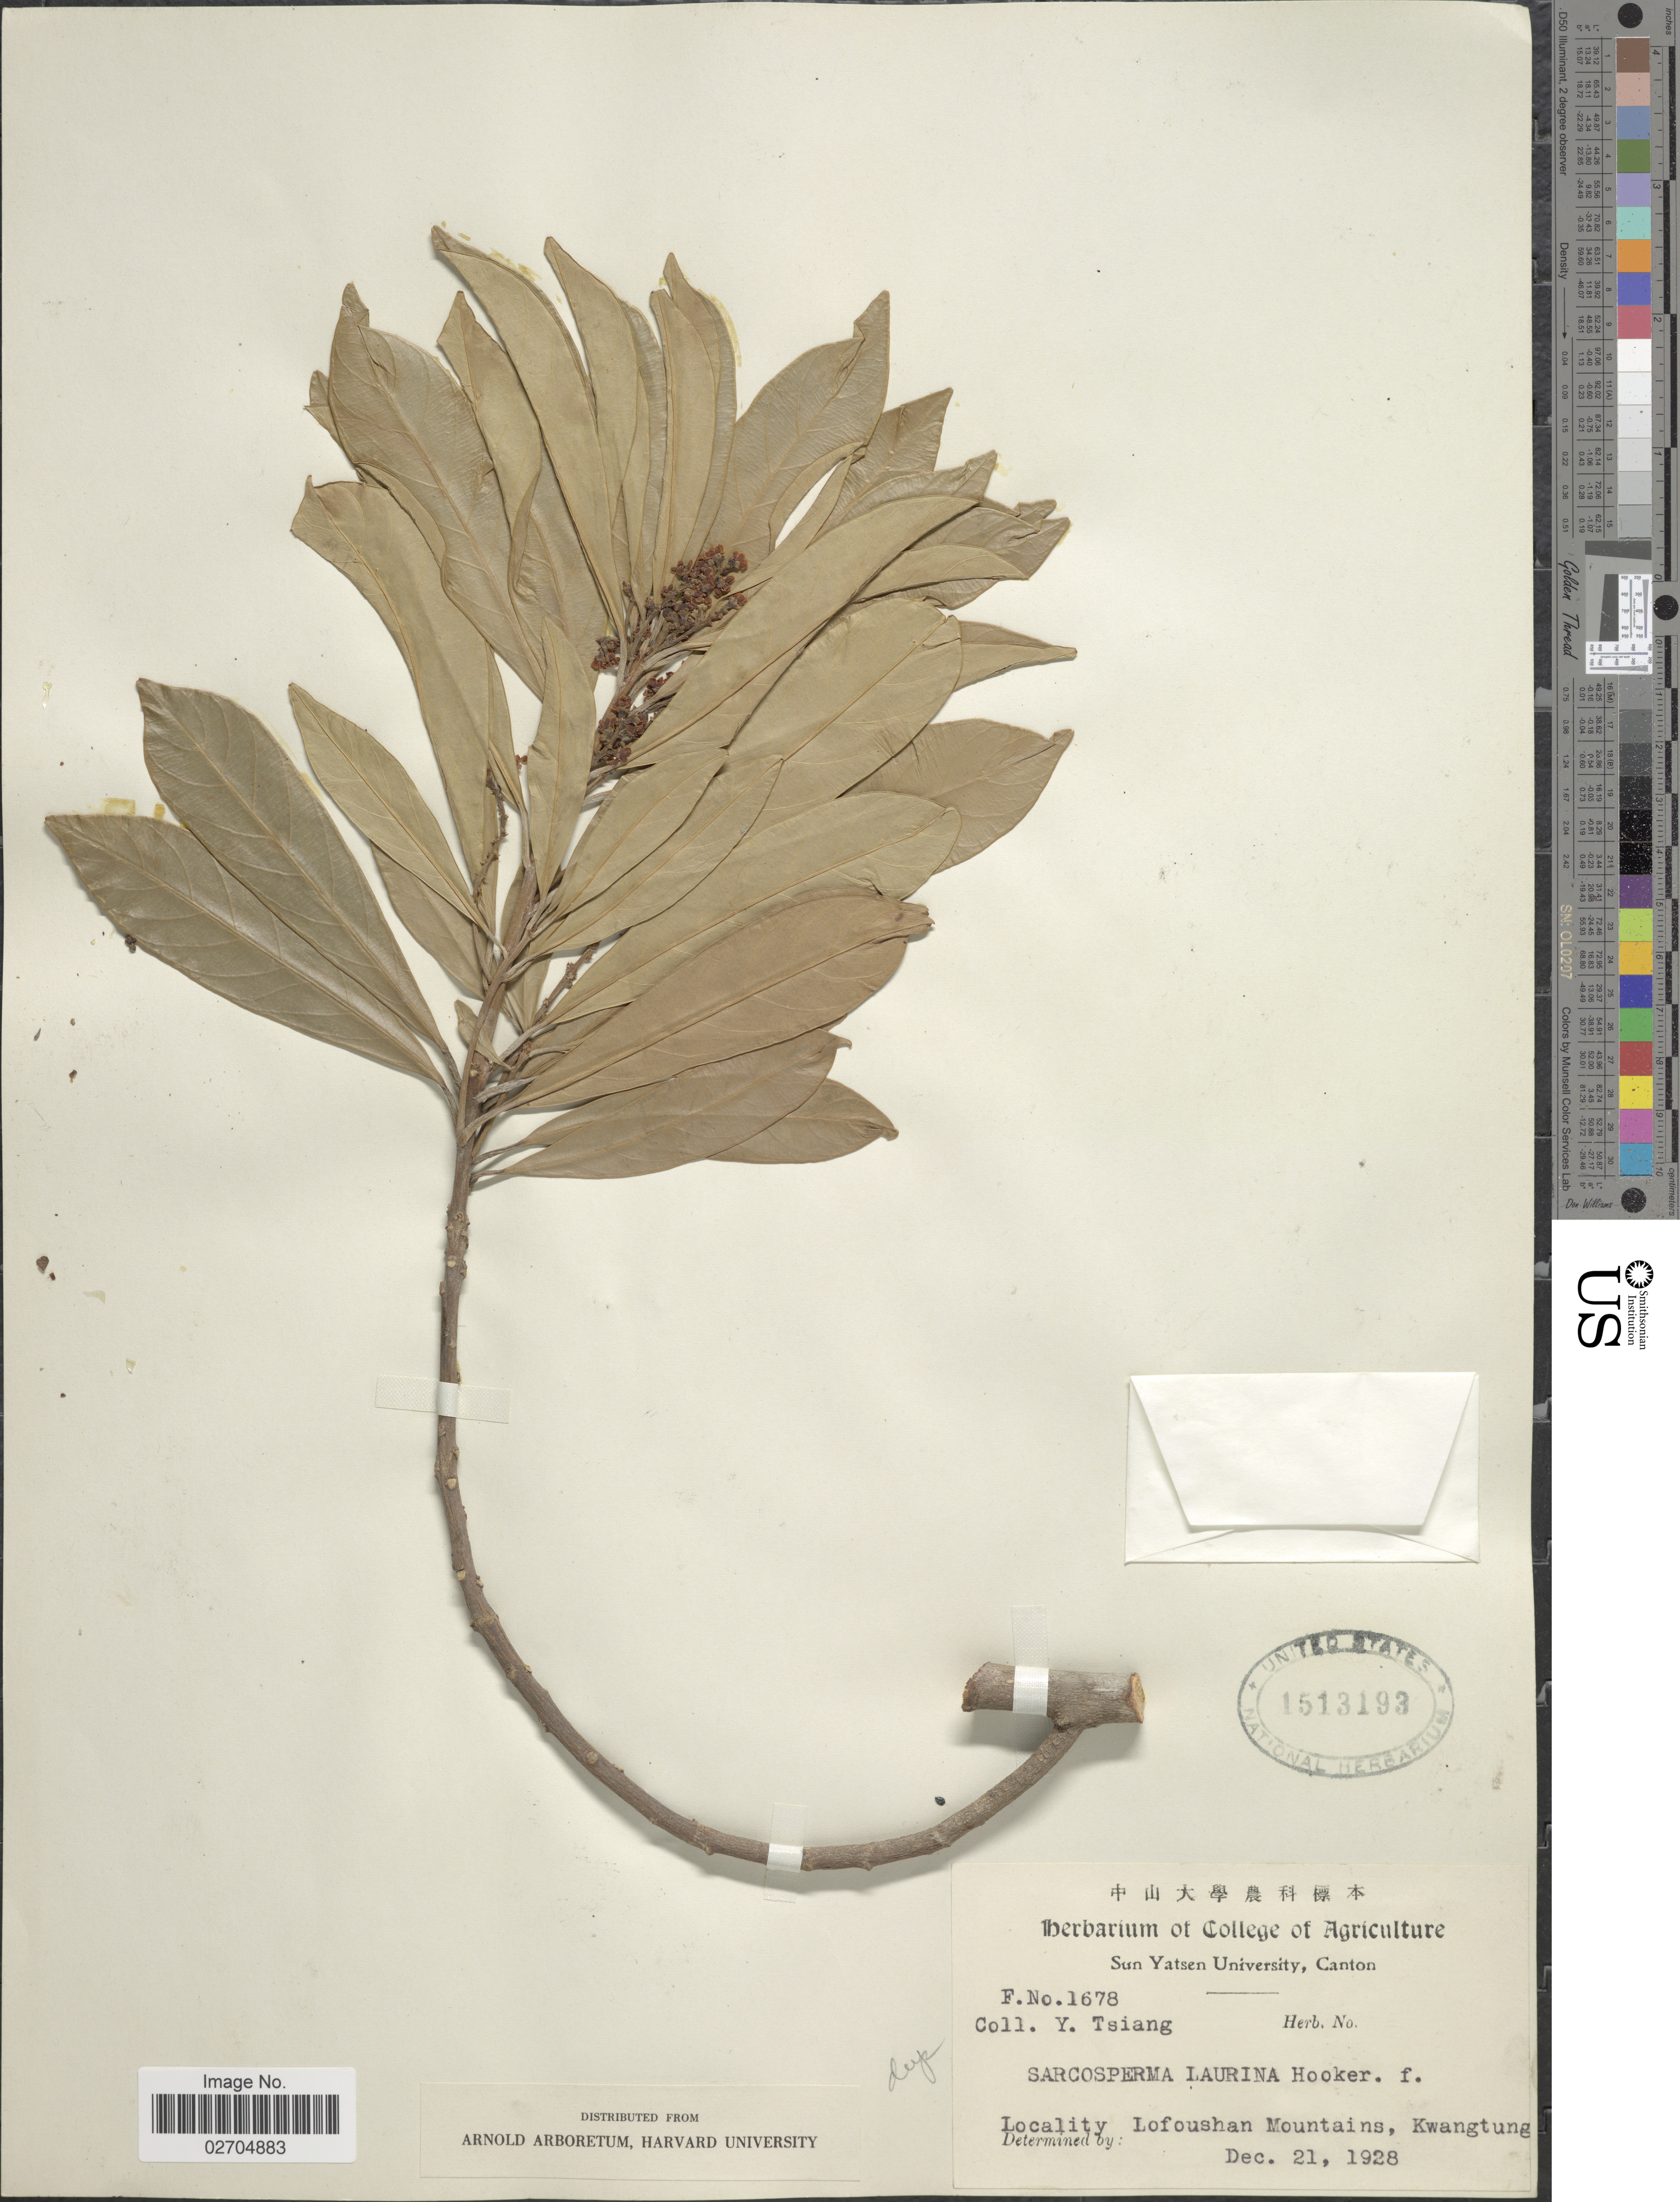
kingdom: Plantae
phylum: Tracheophyta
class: Magnoliopsida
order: Ericales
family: Sapotaceae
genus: Sarcosperma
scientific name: Sarcosperma laurinum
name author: (Benth.) Hook. f.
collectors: Y. Tsiang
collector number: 1678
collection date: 1928-12-21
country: China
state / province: Guangdong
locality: Lofoushan Mountains, Kwangtung.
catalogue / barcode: US 1513193